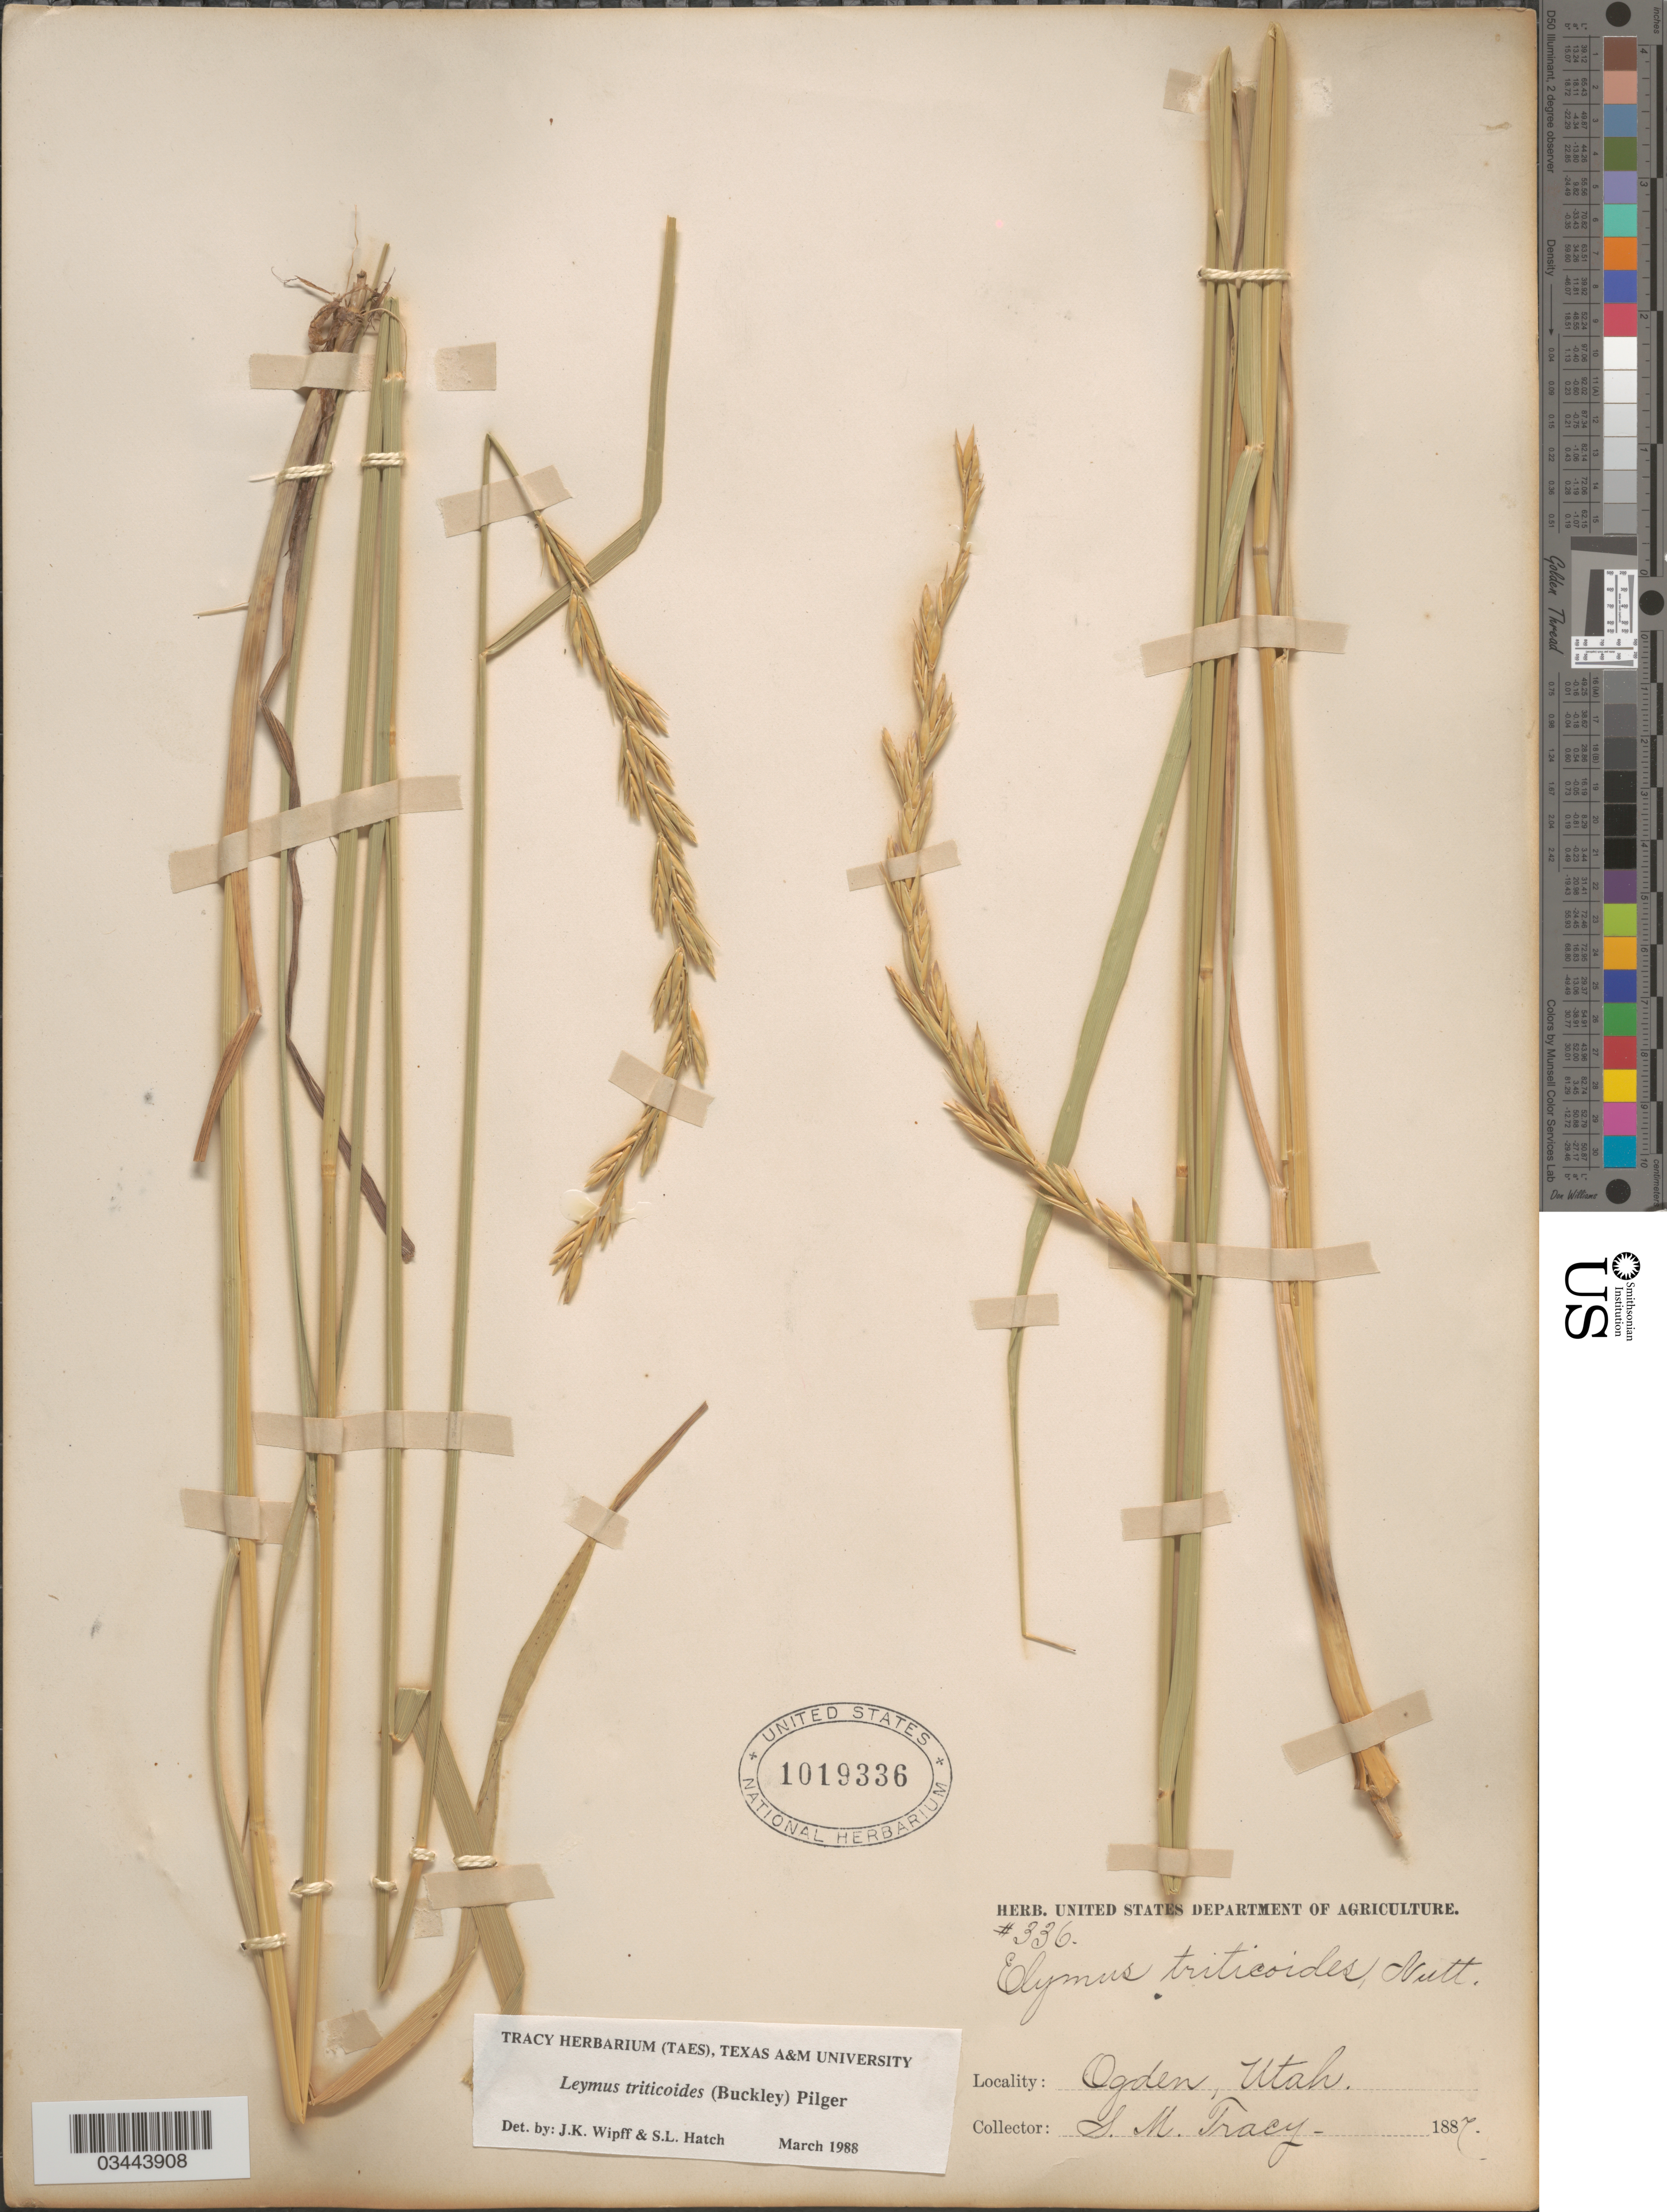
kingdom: Plantae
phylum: Tracheophyta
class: Liliopsida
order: Poales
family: Poaceae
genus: Leymus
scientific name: Leymus triticoides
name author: (Buckley) Pilg.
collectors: S. M. Tracy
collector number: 336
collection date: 1887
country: United States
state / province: Utah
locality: Ogden.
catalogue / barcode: US 1019336